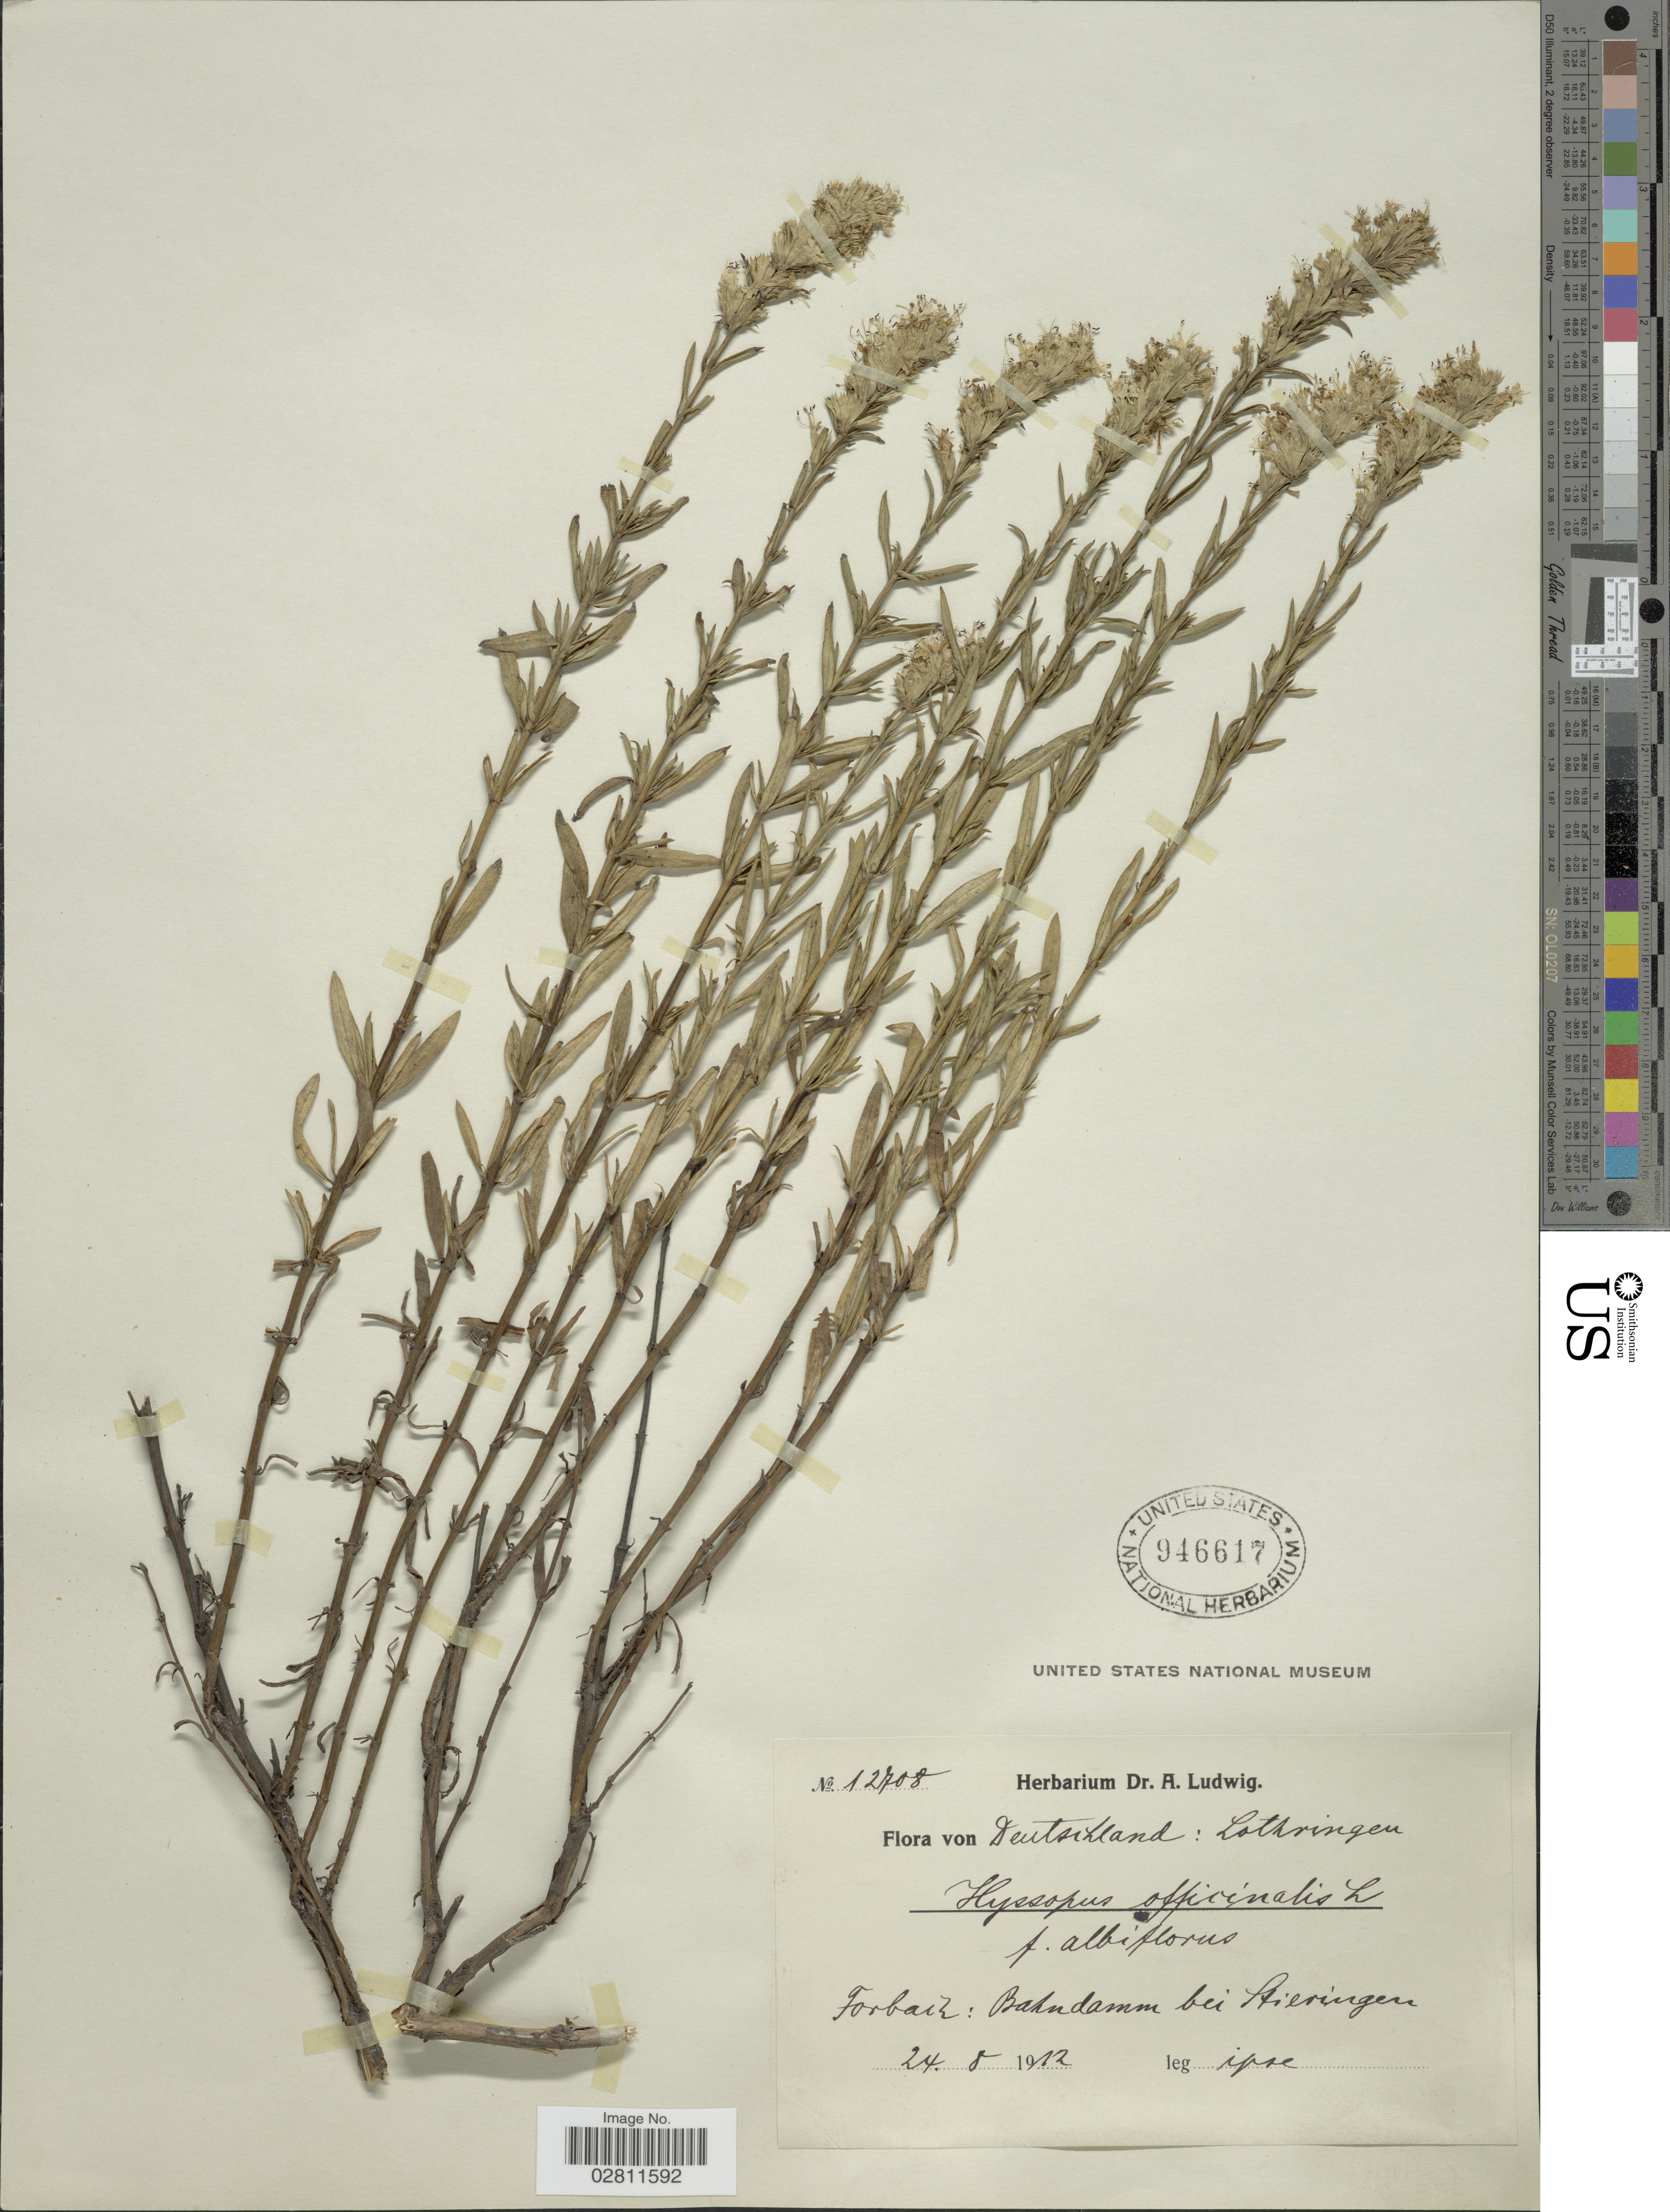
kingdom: Plantae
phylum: Tracheophyta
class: Magnoliopsida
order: Lamiales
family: Lamiaceae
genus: Hyssopus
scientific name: Hyssopus officinalis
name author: L.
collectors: A. Ludwig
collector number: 12708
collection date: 1912-08-24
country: Germany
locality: Deutschland: Lothringen. Forbech: Bahndamm bei Stieringen [interpreted]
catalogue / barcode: US 946617